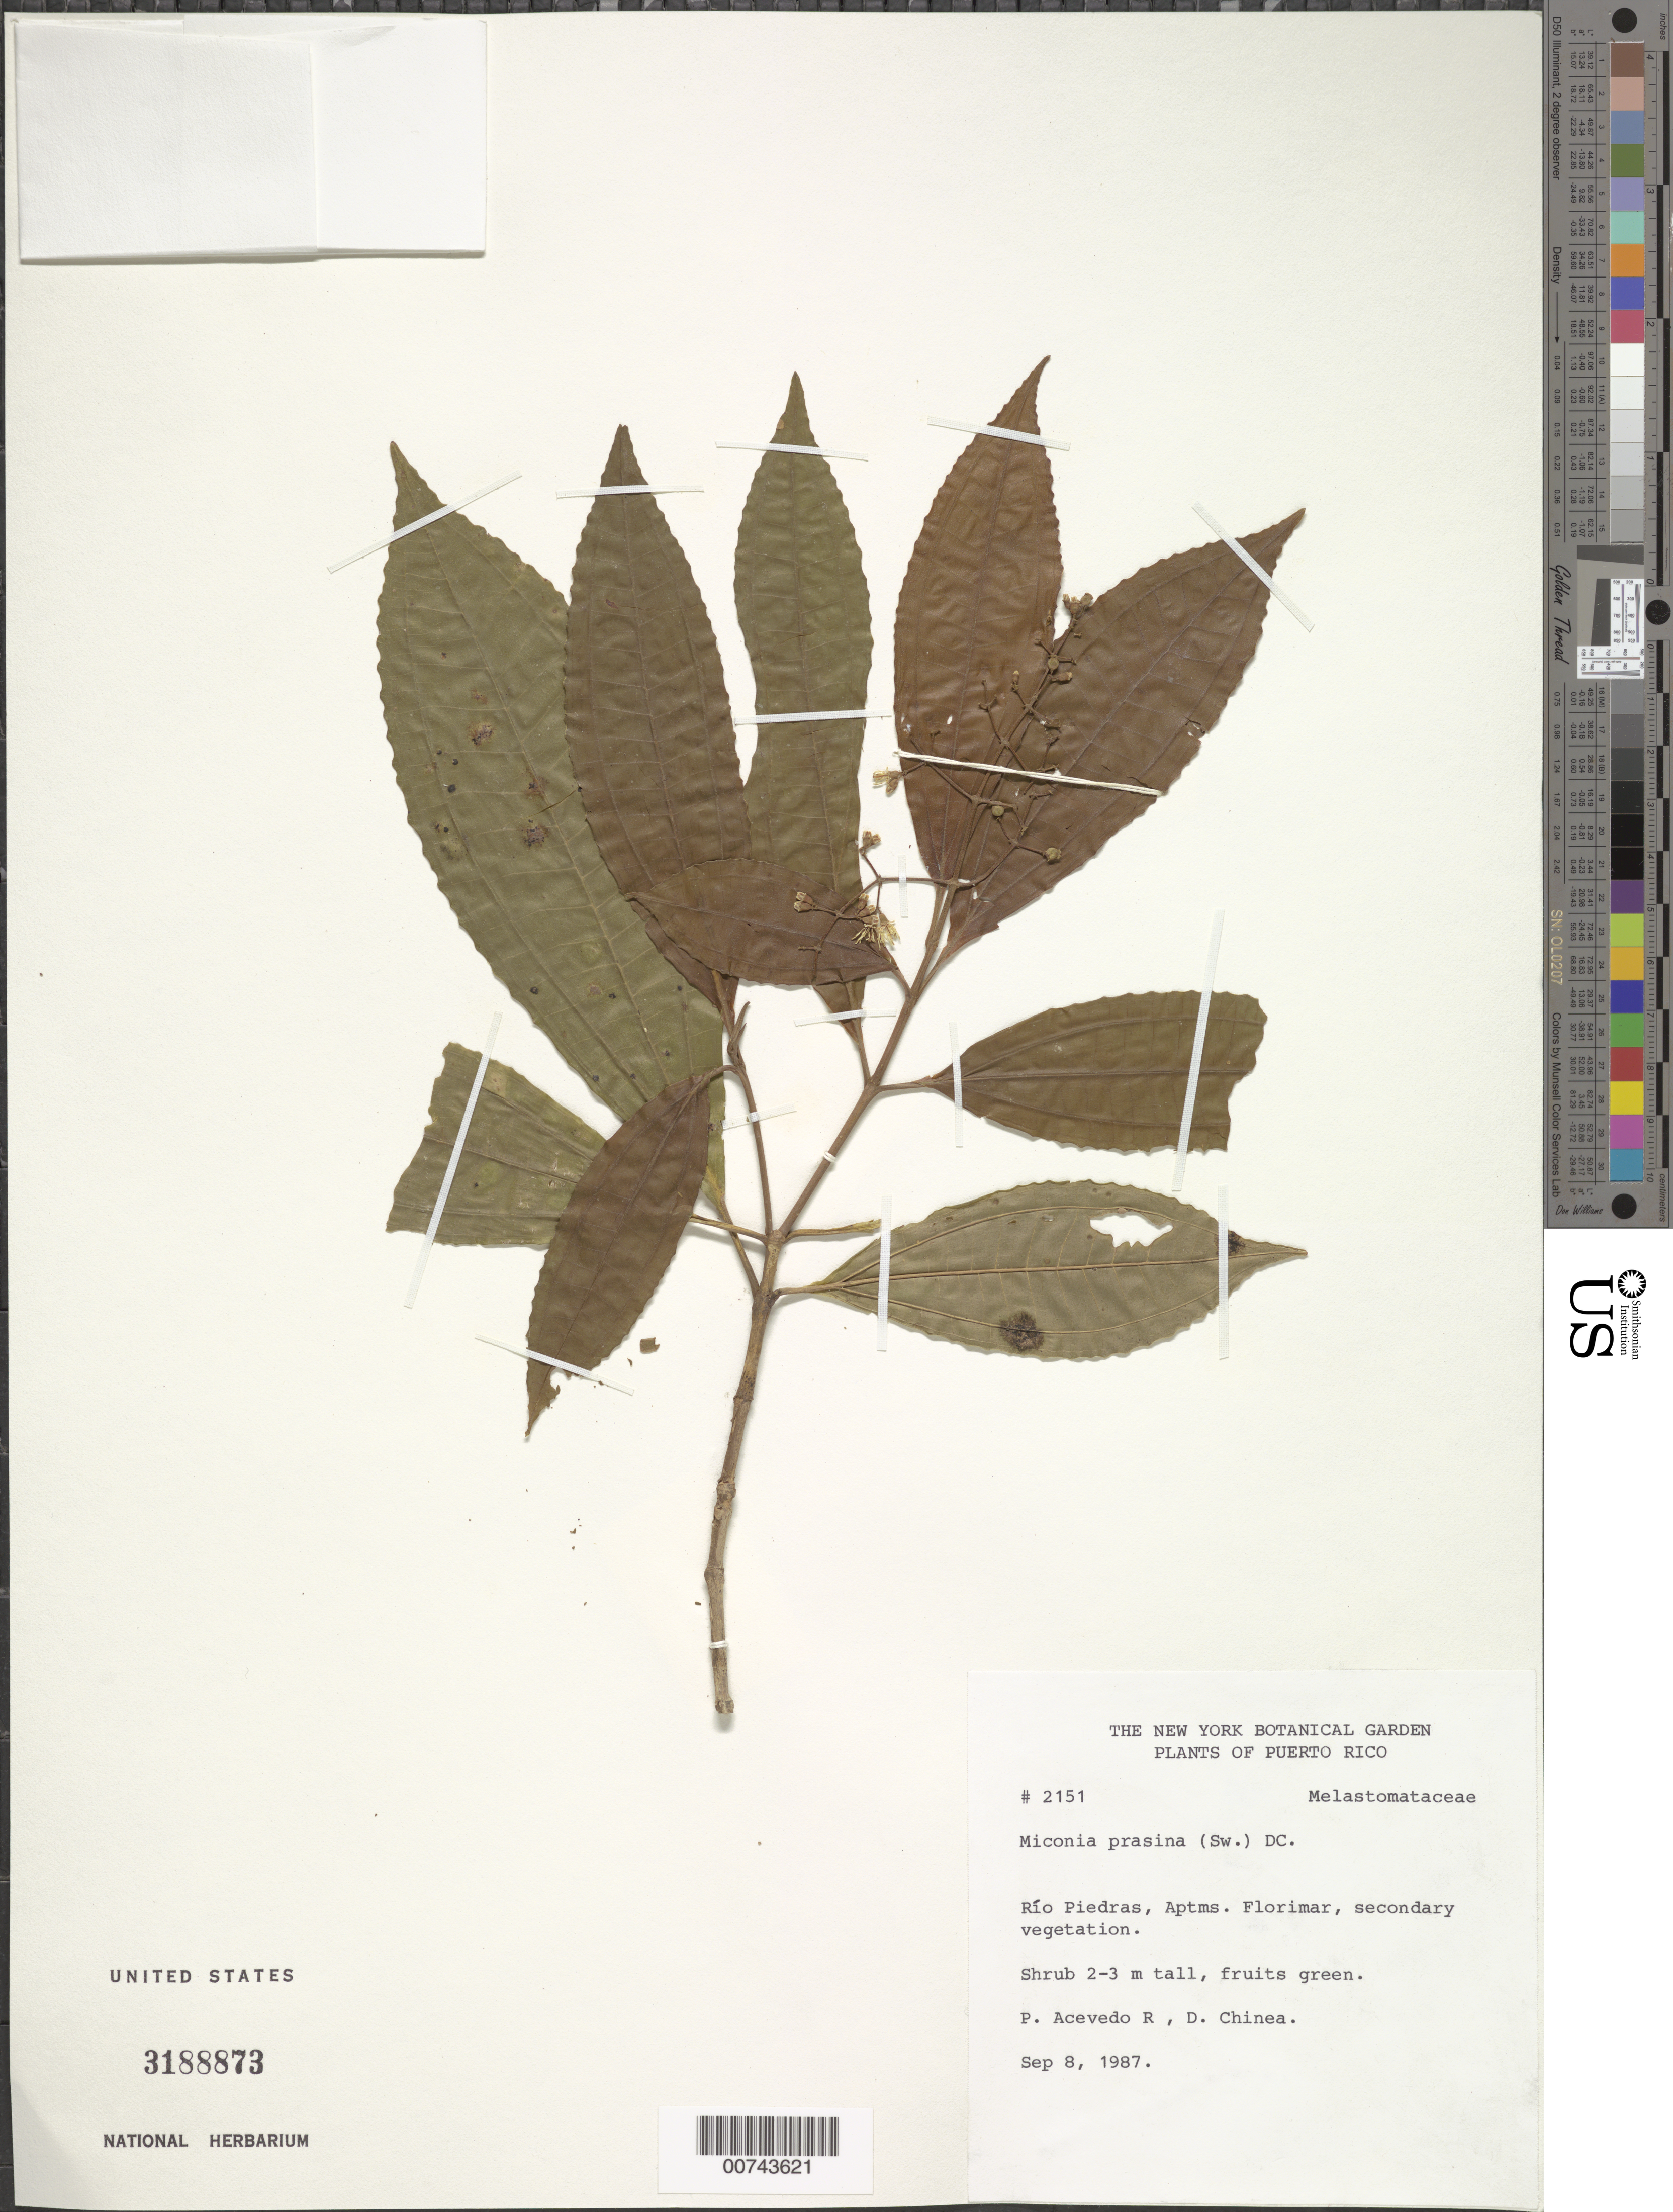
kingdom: Plantae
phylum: Tracheophyta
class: Magnoliopsida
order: Myrtales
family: Melastomataceae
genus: Miconia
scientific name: Miconia prasina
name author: (Sw.) DC.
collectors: P. Acevedo-Rodr. & D. Chinea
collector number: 2151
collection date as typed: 10 Sep 1987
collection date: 1987-09-10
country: Puerto Rico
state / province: San Juan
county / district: Río Piedras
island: Puerto Rico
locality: Río Piedras; close to Florimar Apt.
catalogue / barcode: US 3188873